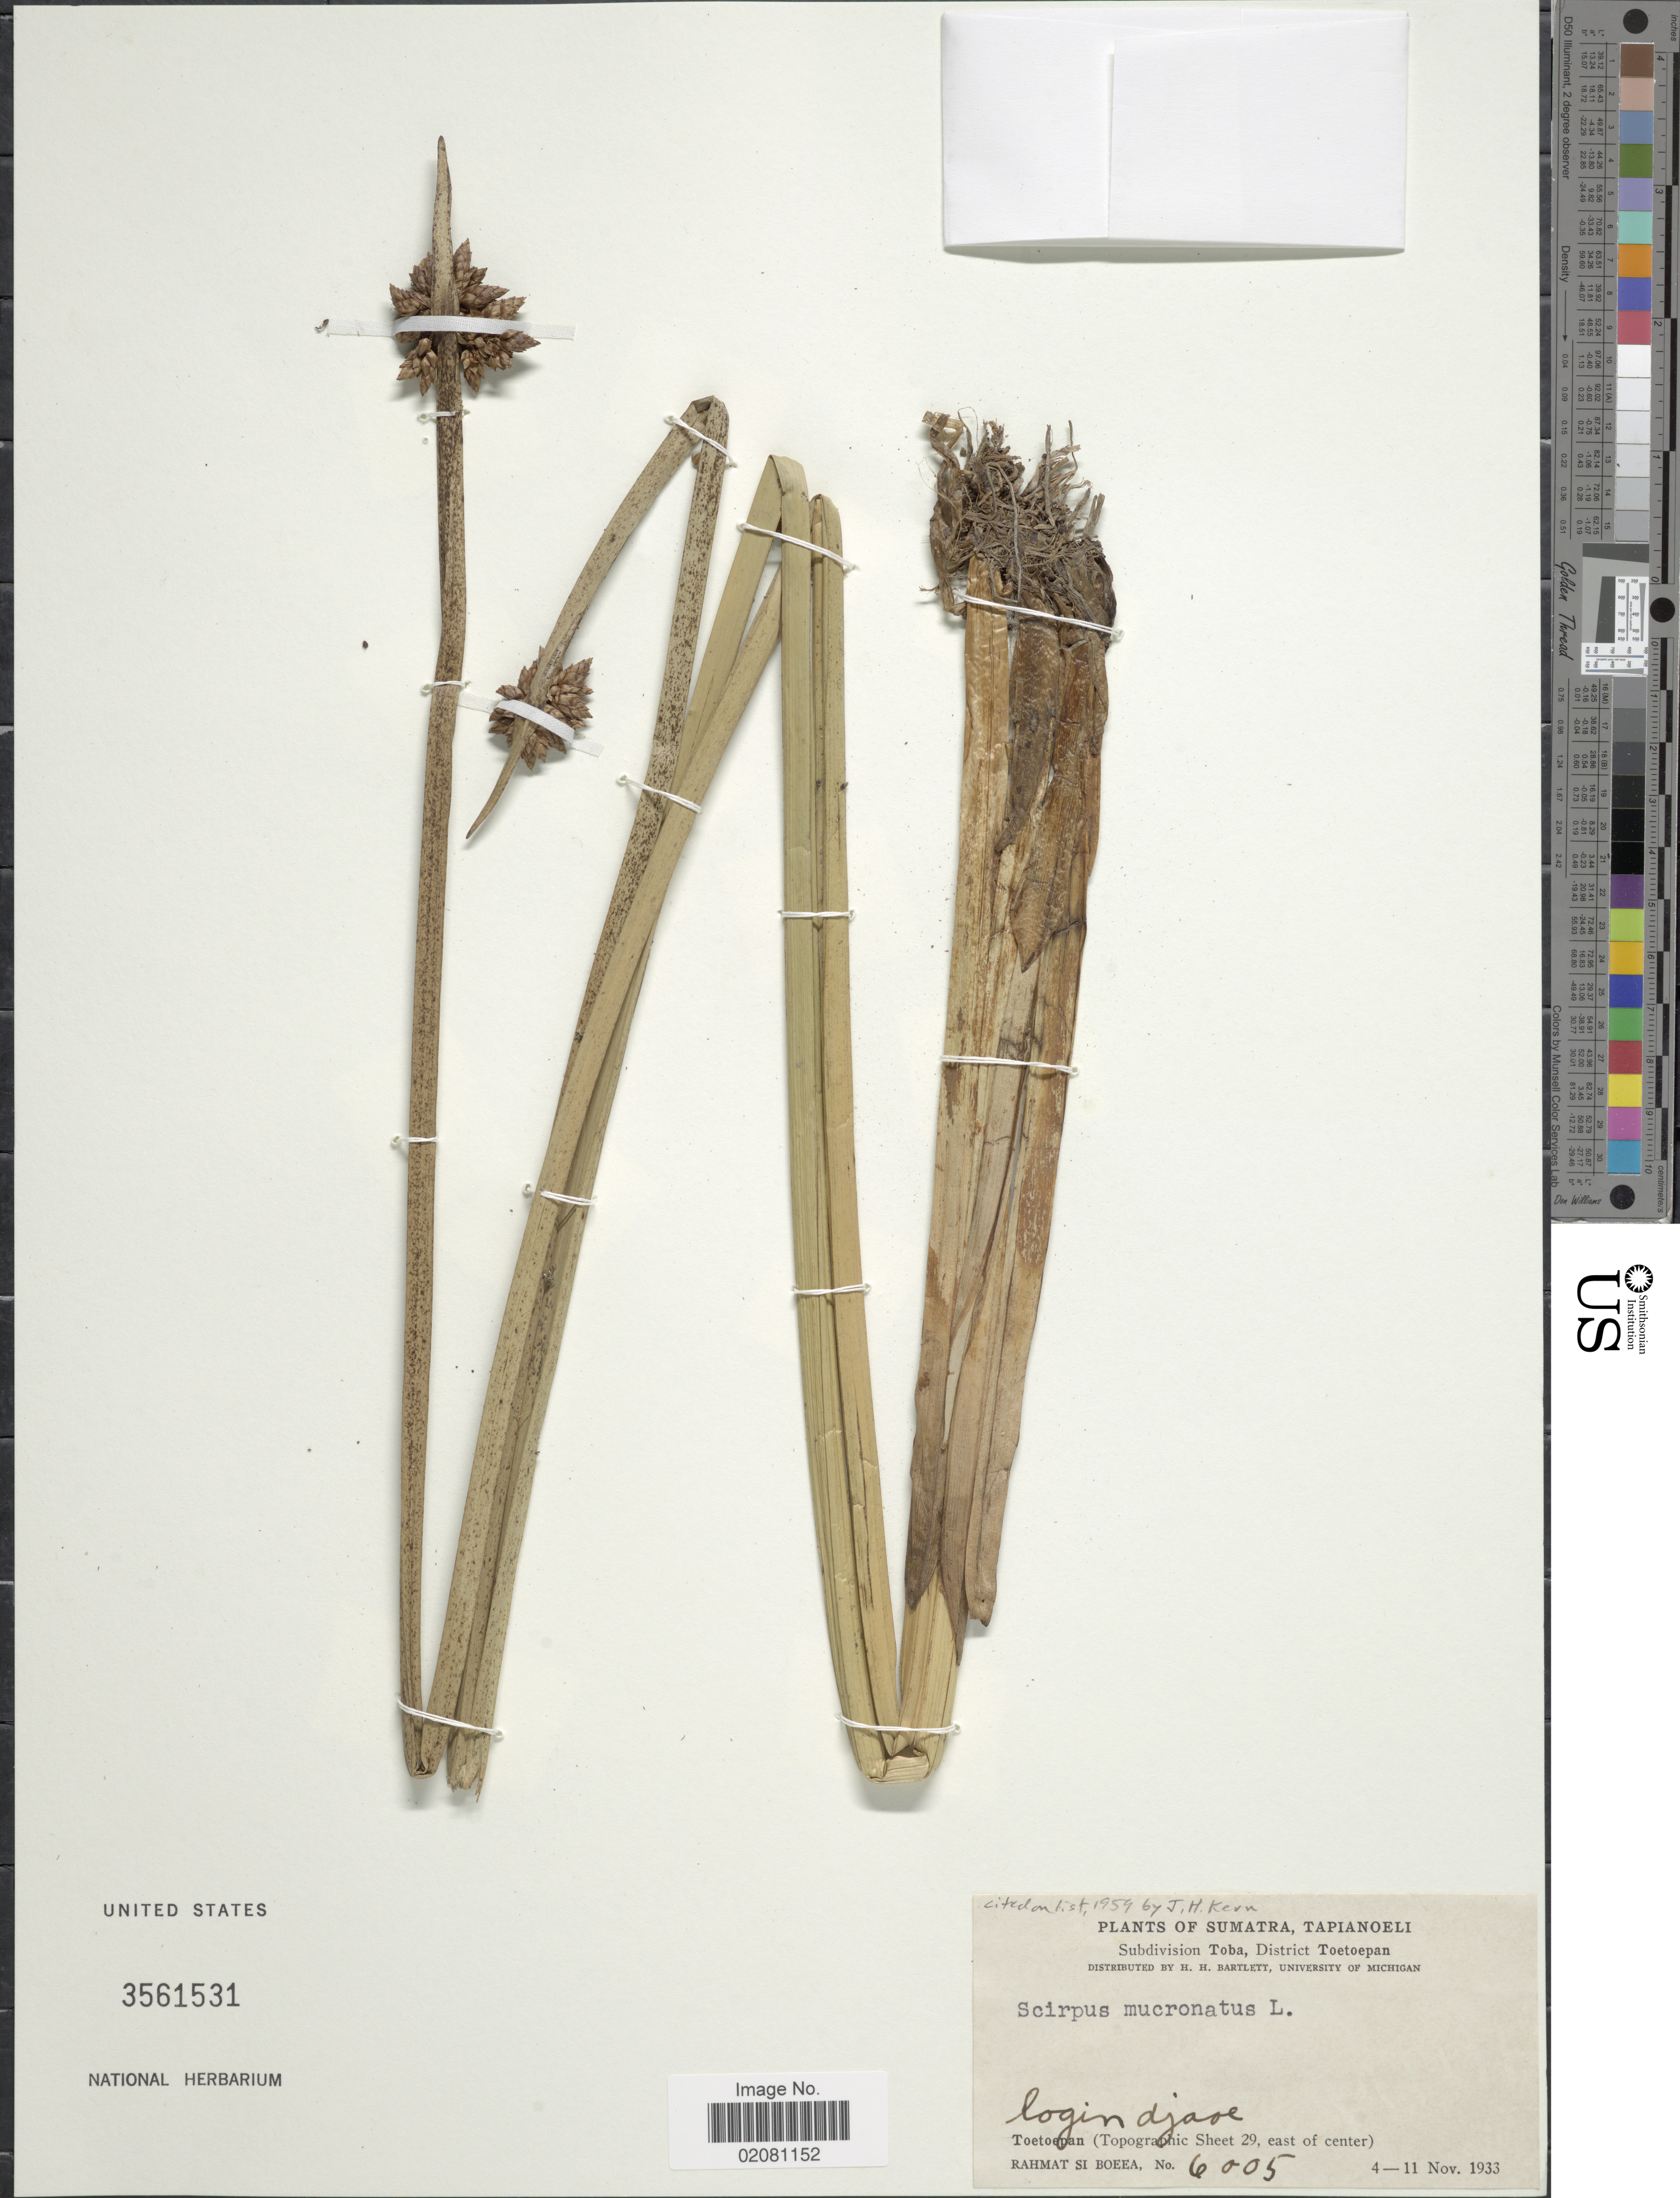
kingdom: Plantae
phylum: Tracheophyta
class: Liliopsida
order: Poales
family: Cyperaceae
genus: Schoenoplectus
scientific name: Schoenoplectus mucronatus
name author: (L.) Palla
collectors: Rahmat Si Boeea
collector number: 6005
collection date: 1933-11-04/1933-11-11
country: Indonesia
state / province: Sumatra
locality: Sumatra, Tapianoeli, Toetoeman (Topographic Sheet 29, east of center).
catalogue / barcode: US 3561531